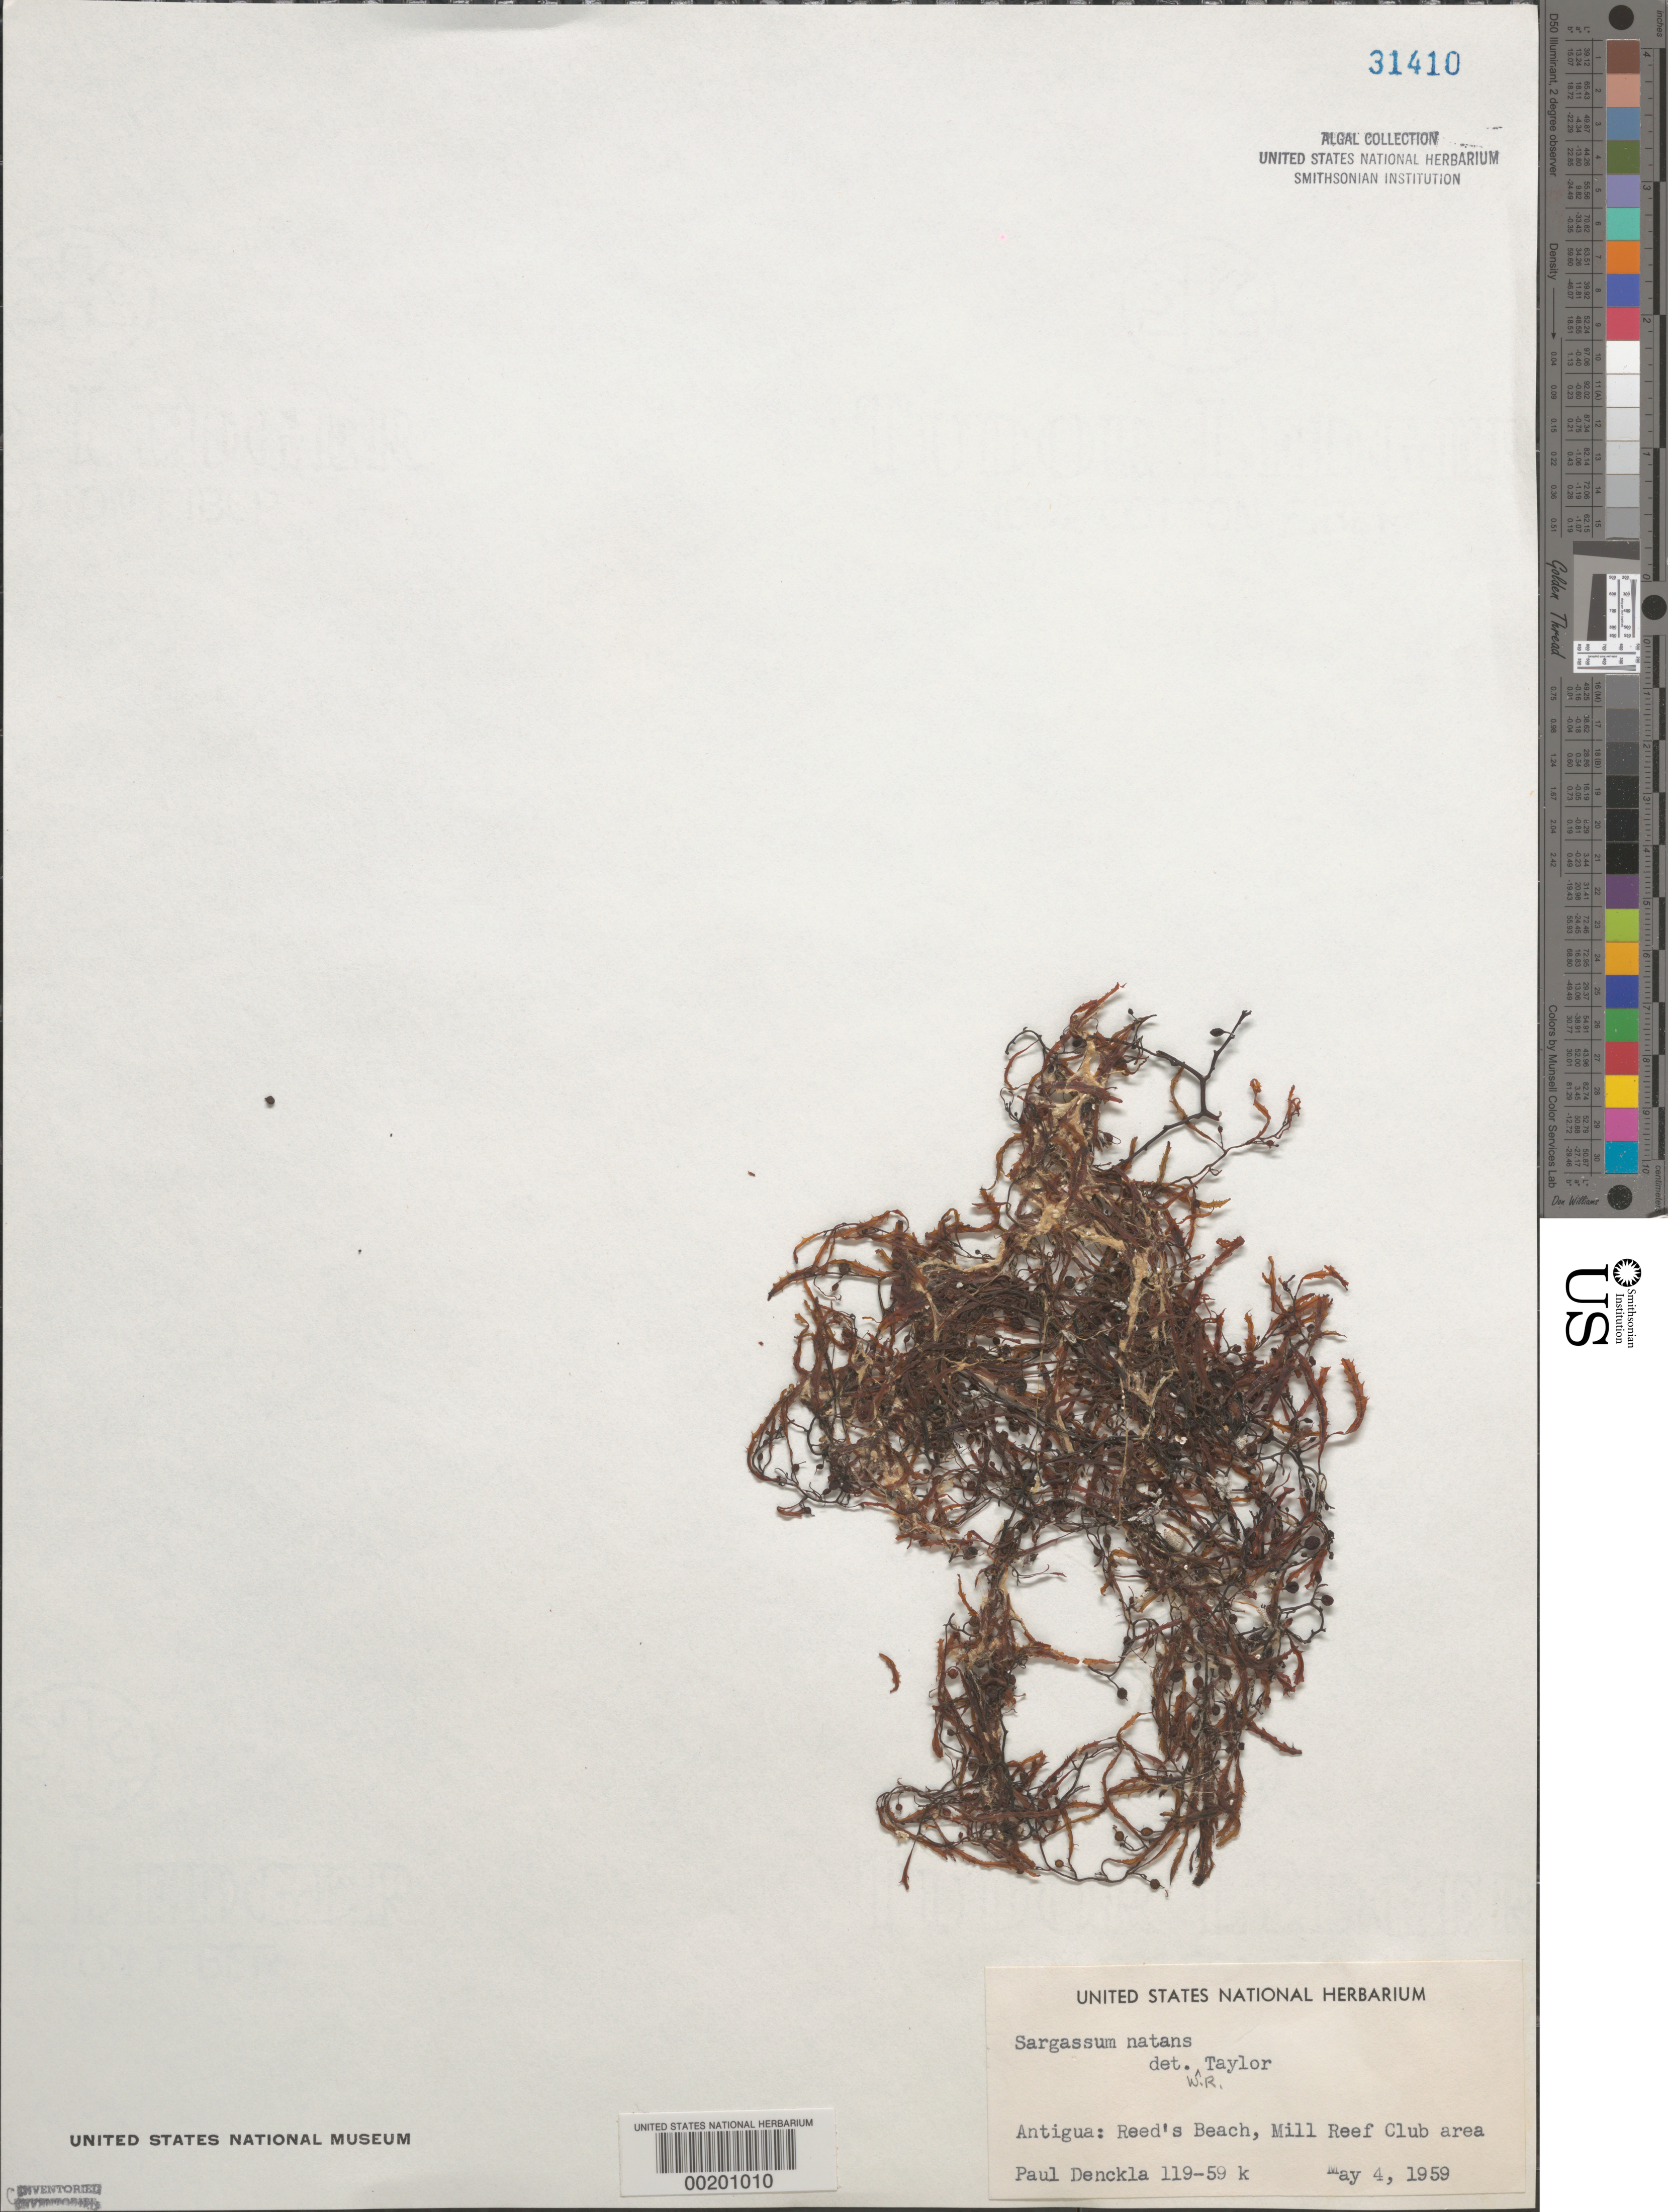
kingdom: Chromista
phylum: Ochrophyta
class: Phaeophyceae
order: Fucales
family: Sargassaceae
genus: Sargassum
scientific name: Sargassum natans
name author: (L.) Gaillon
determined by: Taylor, William R.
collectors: P. Denckla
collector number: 119-59k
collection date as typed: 04 May 1959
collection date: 1959-05-04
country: Antigua and Barbuda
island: Antigua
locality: Reeds Beach, Mill Reef Club area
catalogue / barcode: US 31410